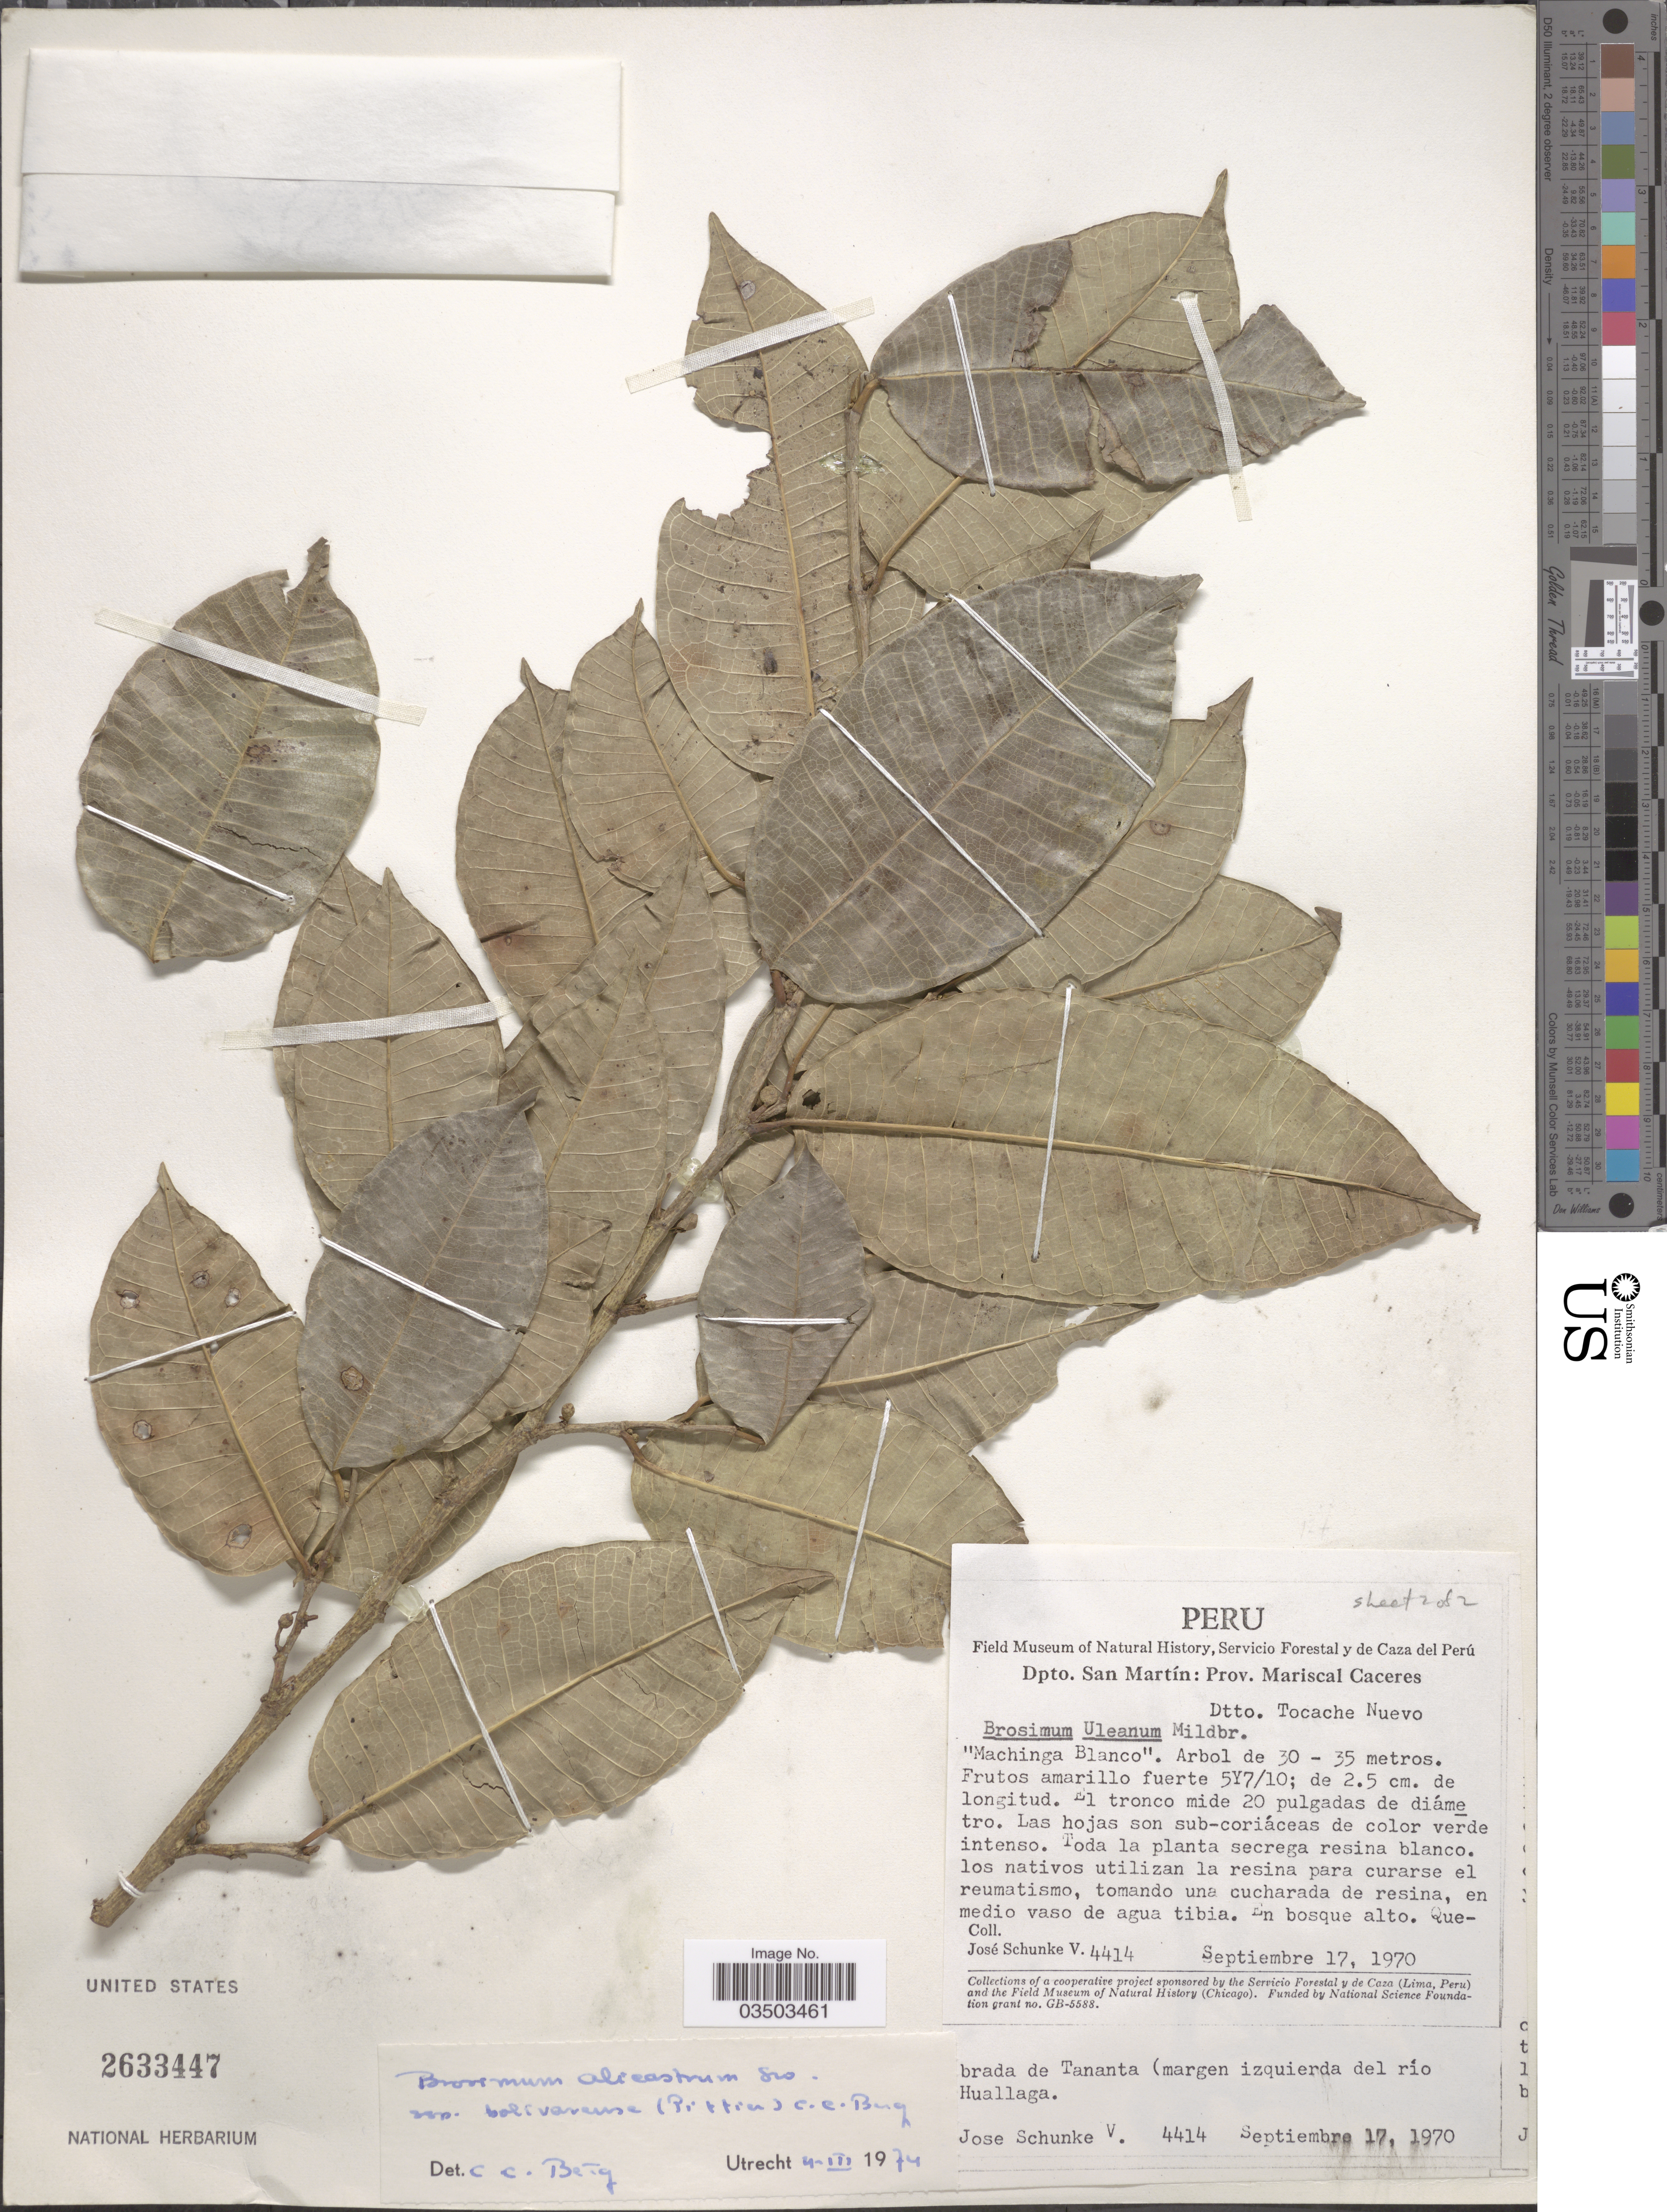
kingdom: Plantae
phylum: Tracheophyta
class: Magnoliopsida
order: Rosales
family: Moraceae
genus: Brosimum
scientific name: Brosimum alicastrum subsp. bolivarense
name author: (Pittier) C.C. Berg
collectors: J. Schunke Vigo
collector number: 4414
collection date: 1970-09-17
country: Peru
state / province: San Martín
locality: Dpto. San Martín: Prov. Mariscal Caceres. Dtto. Tocache Nuevo. Quebrada de Tananta (margen izquierda del río Huallaga.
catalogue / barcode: US 2633447